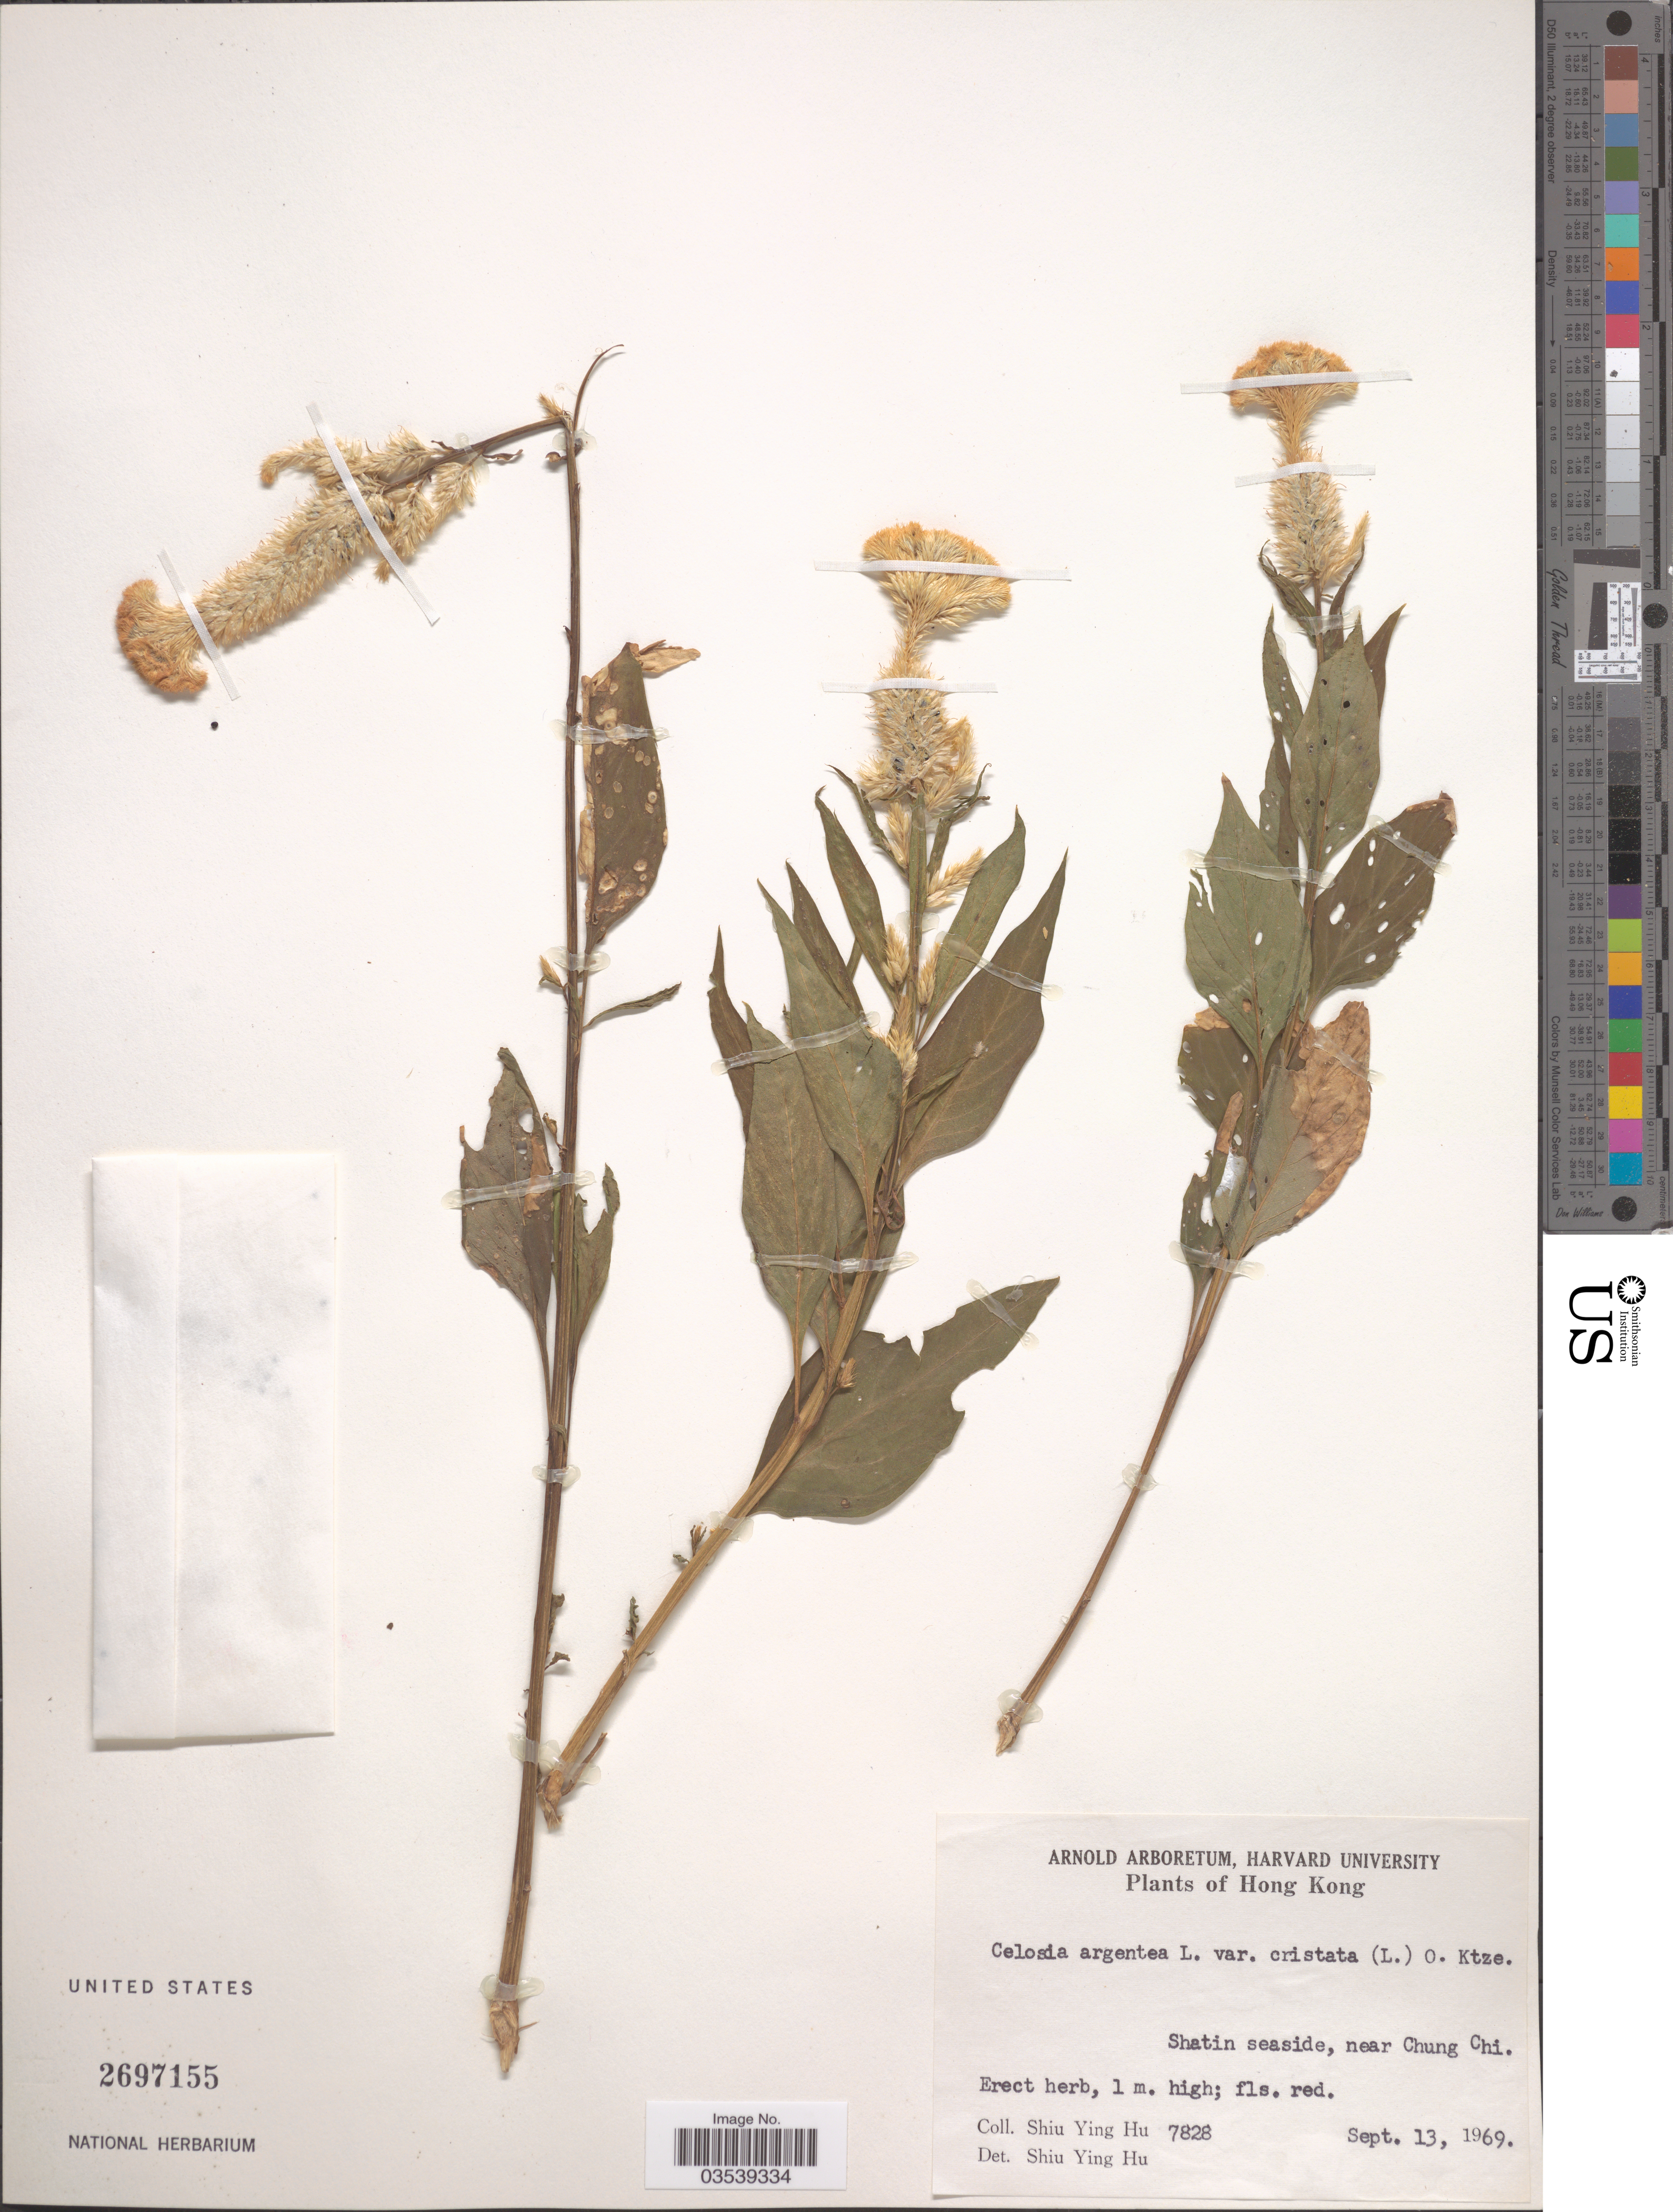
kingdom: Plantae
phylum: Tracheophyta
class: Magnoliopsida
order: Caryophyllales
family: Amaranthaceae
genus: Celosia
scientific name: Celosia argentea var. cristata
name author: (L.) Kuntze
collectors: S. Y. Hu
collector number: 7828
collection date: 1969-09-13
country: China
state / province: Hong Kong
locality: Shatin seaside, near Chung Chi.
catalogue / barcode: US 2697155